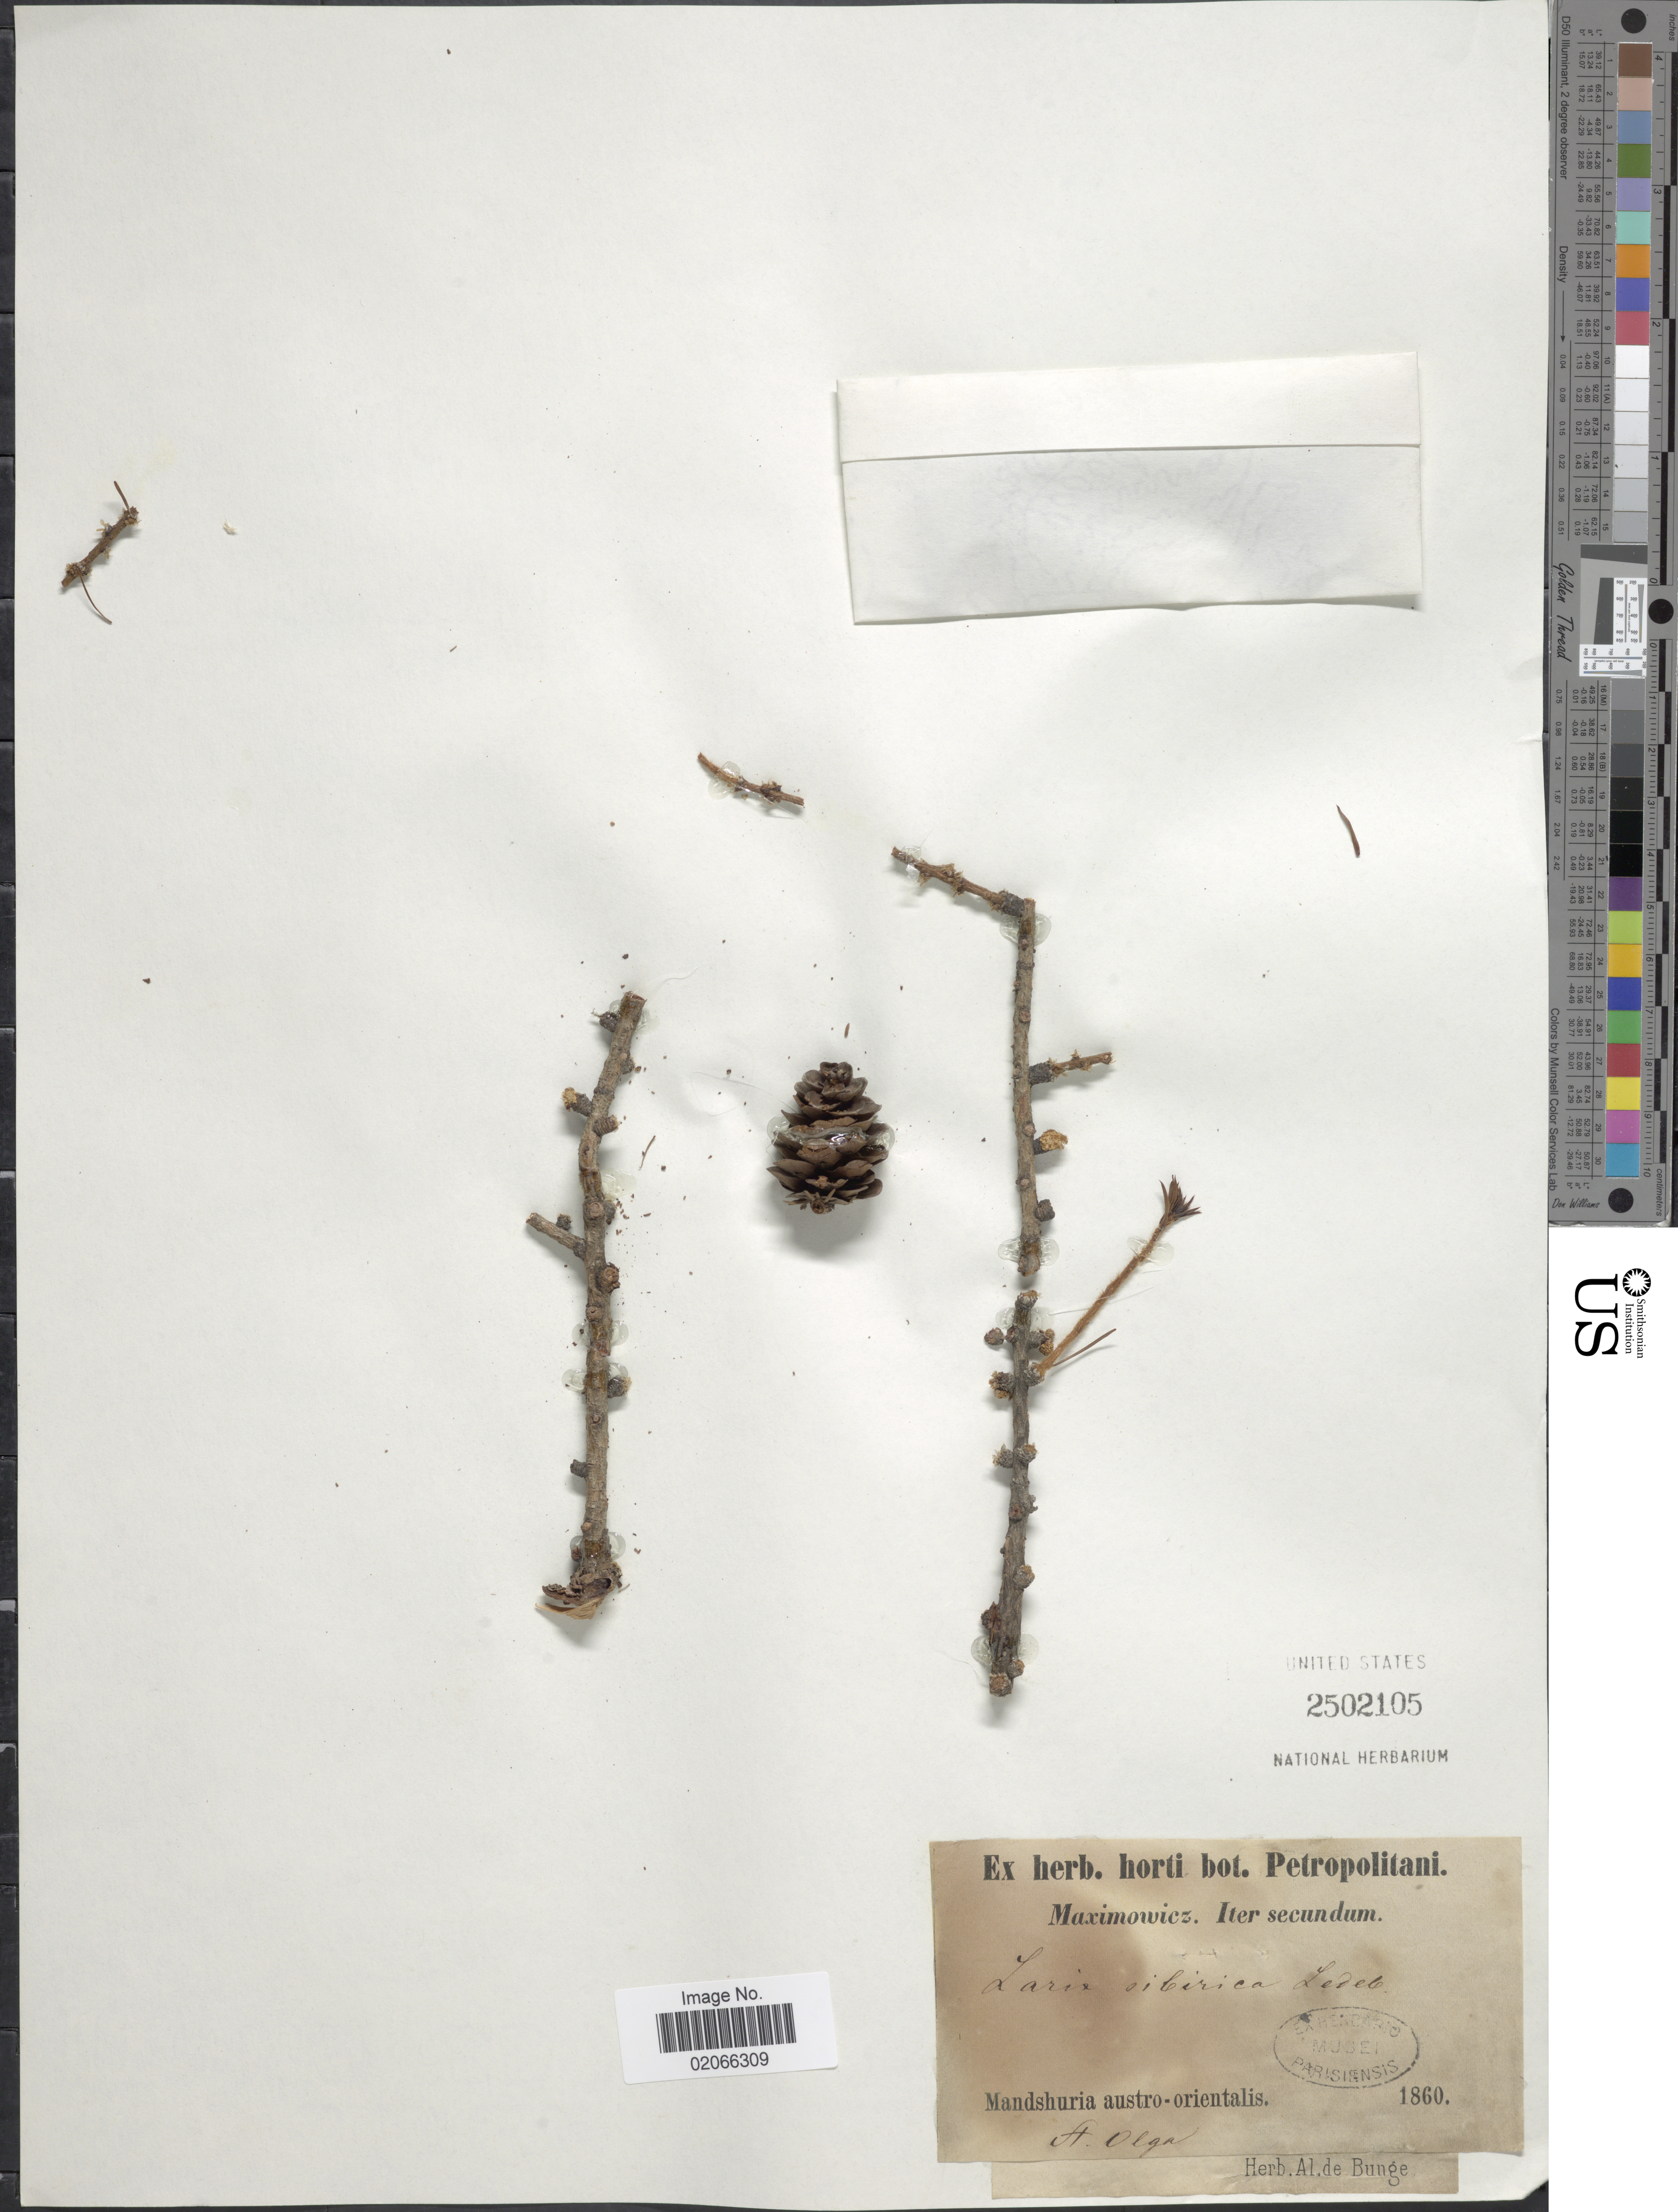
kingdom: Plantae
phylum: Tracheophyta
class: Pinopsida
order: Pinales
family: Pinaceae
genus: Larix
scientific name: Larix sibirica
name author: Ledeb.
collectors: -. Maximowicz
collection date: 1860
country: Russian Federation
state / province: Primorsky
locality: Mandshuria austro-orientalis. St. Olga.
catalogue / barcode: US 2502105